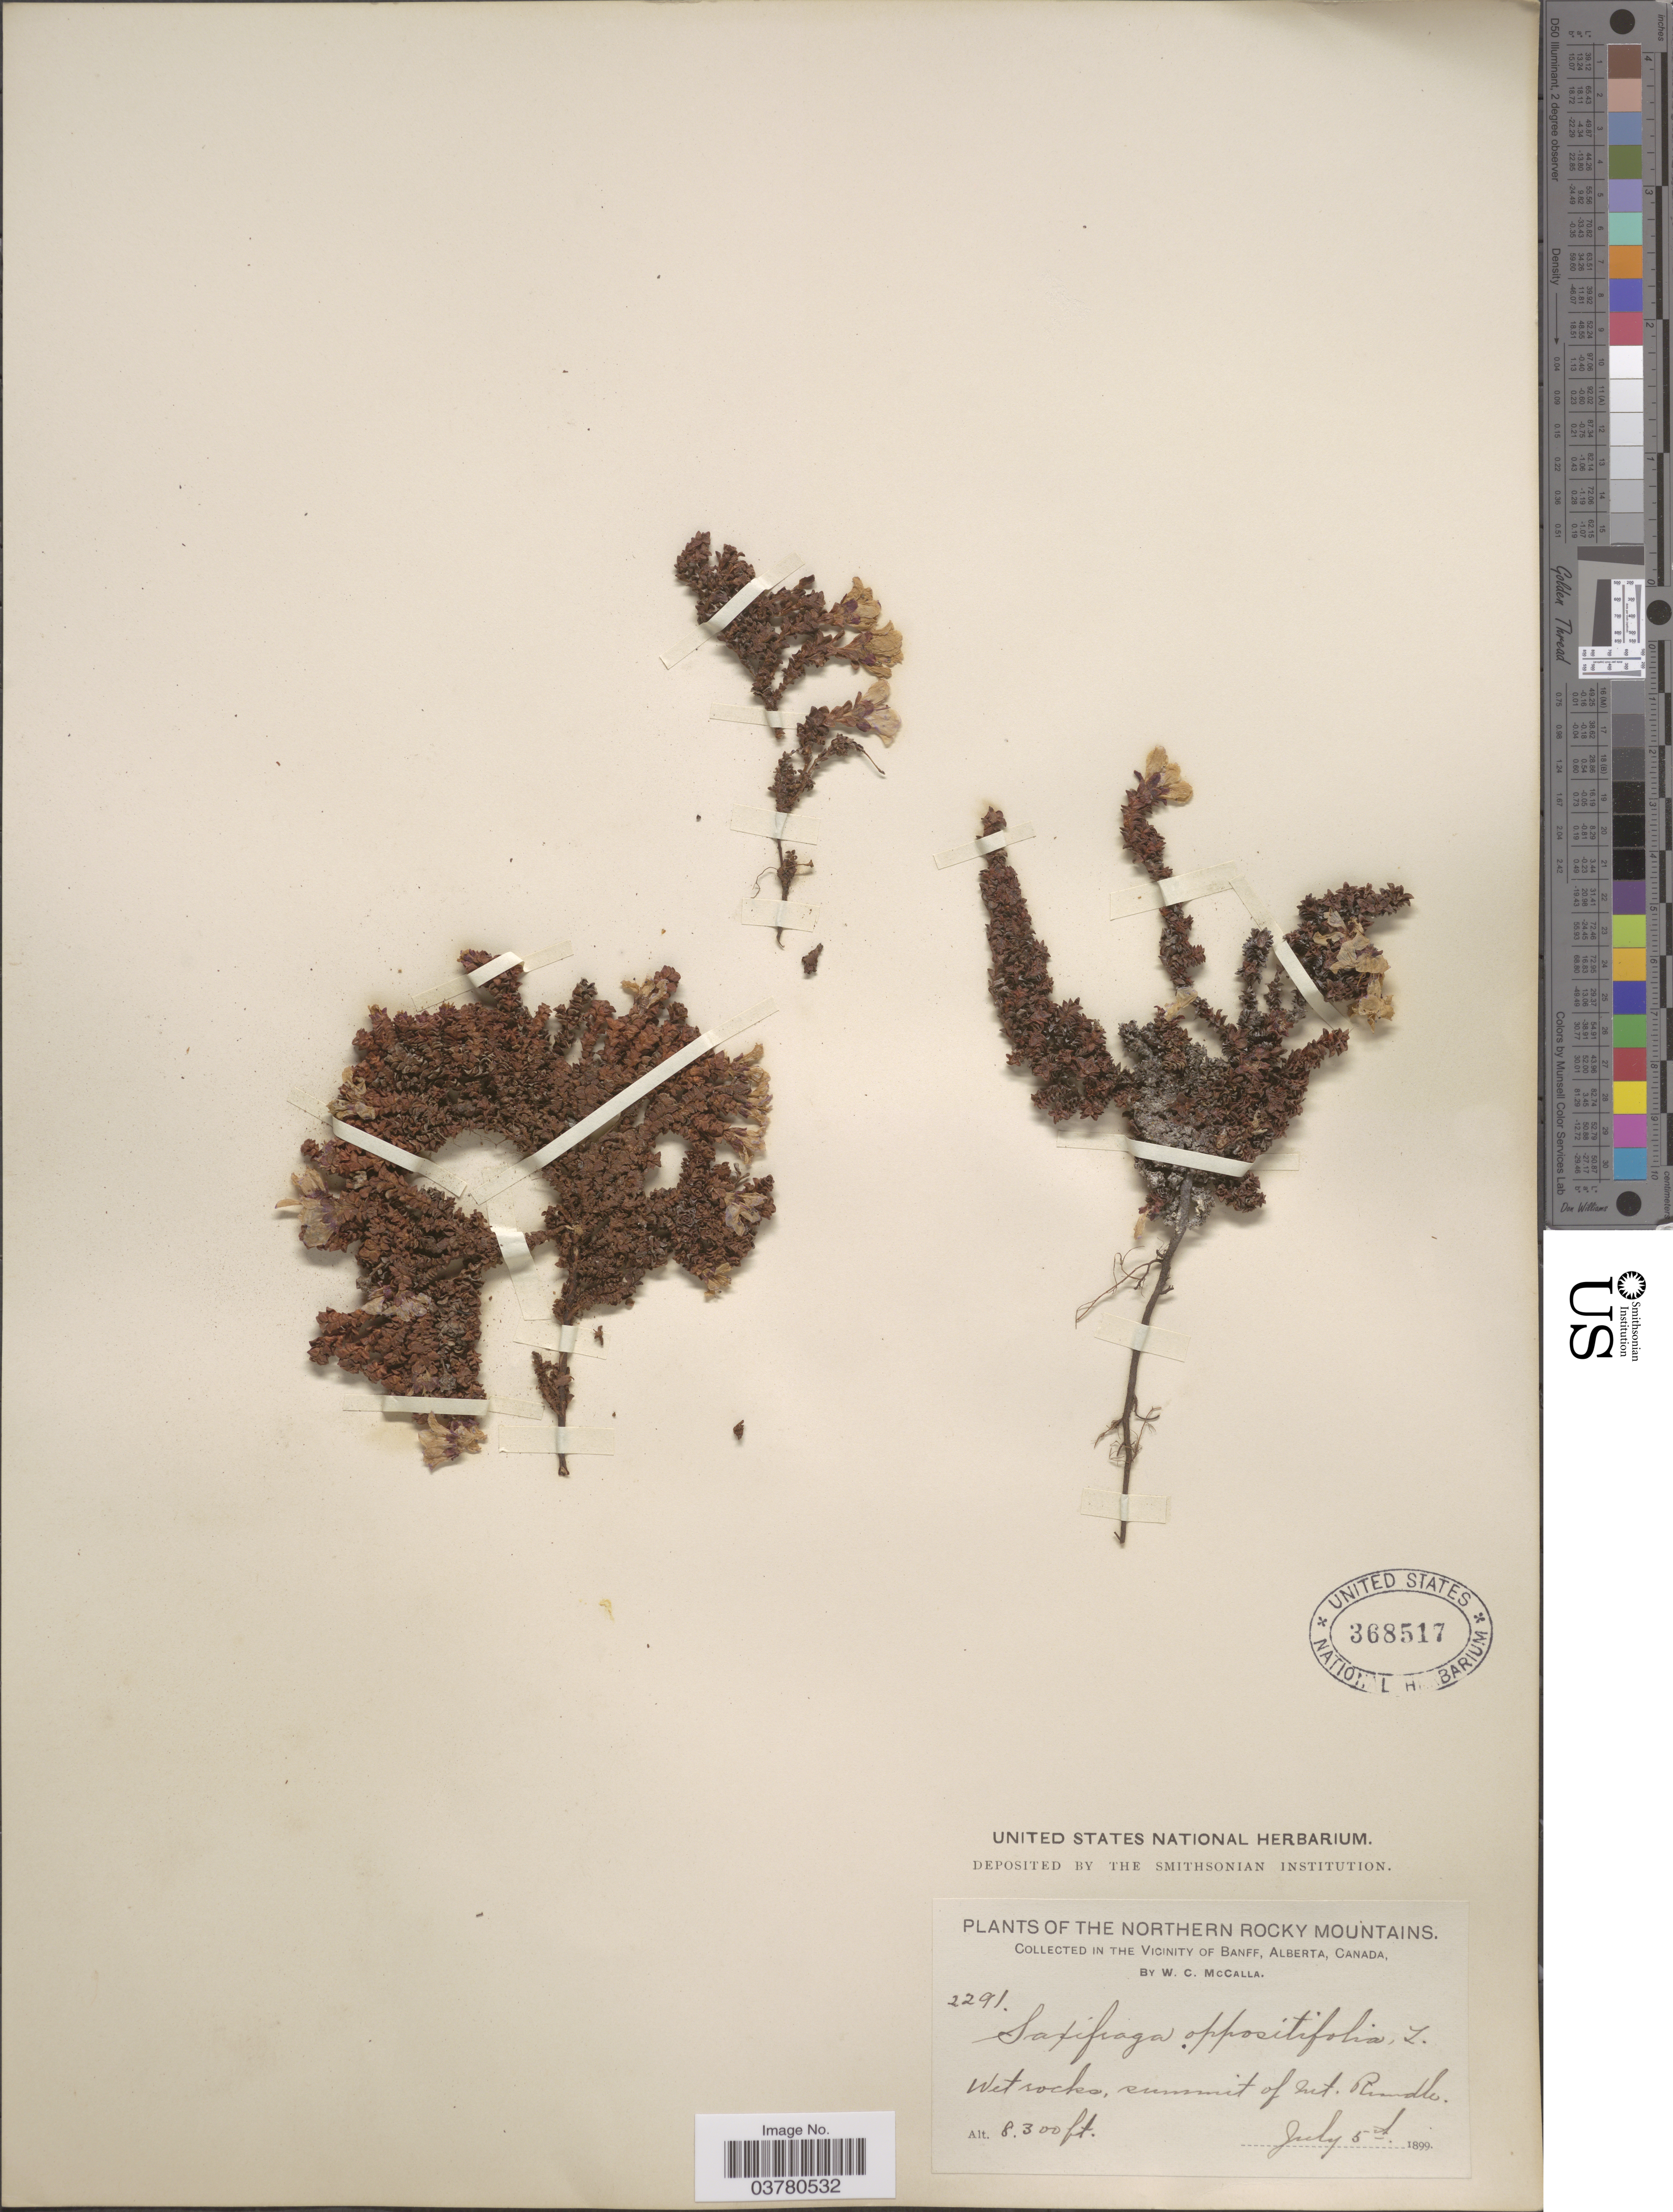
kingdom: Plantae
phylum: Tracheophyta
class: Magnoliopsida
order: Saxifragales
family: Saxifragaceae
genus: Saxifraga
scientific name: Saxifraga oppositifolia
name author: L.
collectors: W. McCalla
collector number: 2291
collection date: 1899-07-05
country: Canada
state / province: Alberta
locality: The Northern Rocky Mountains. In the Vicinity of Banff. Summit of Mt. Rundle.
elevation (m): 2530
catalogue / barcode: US 368517